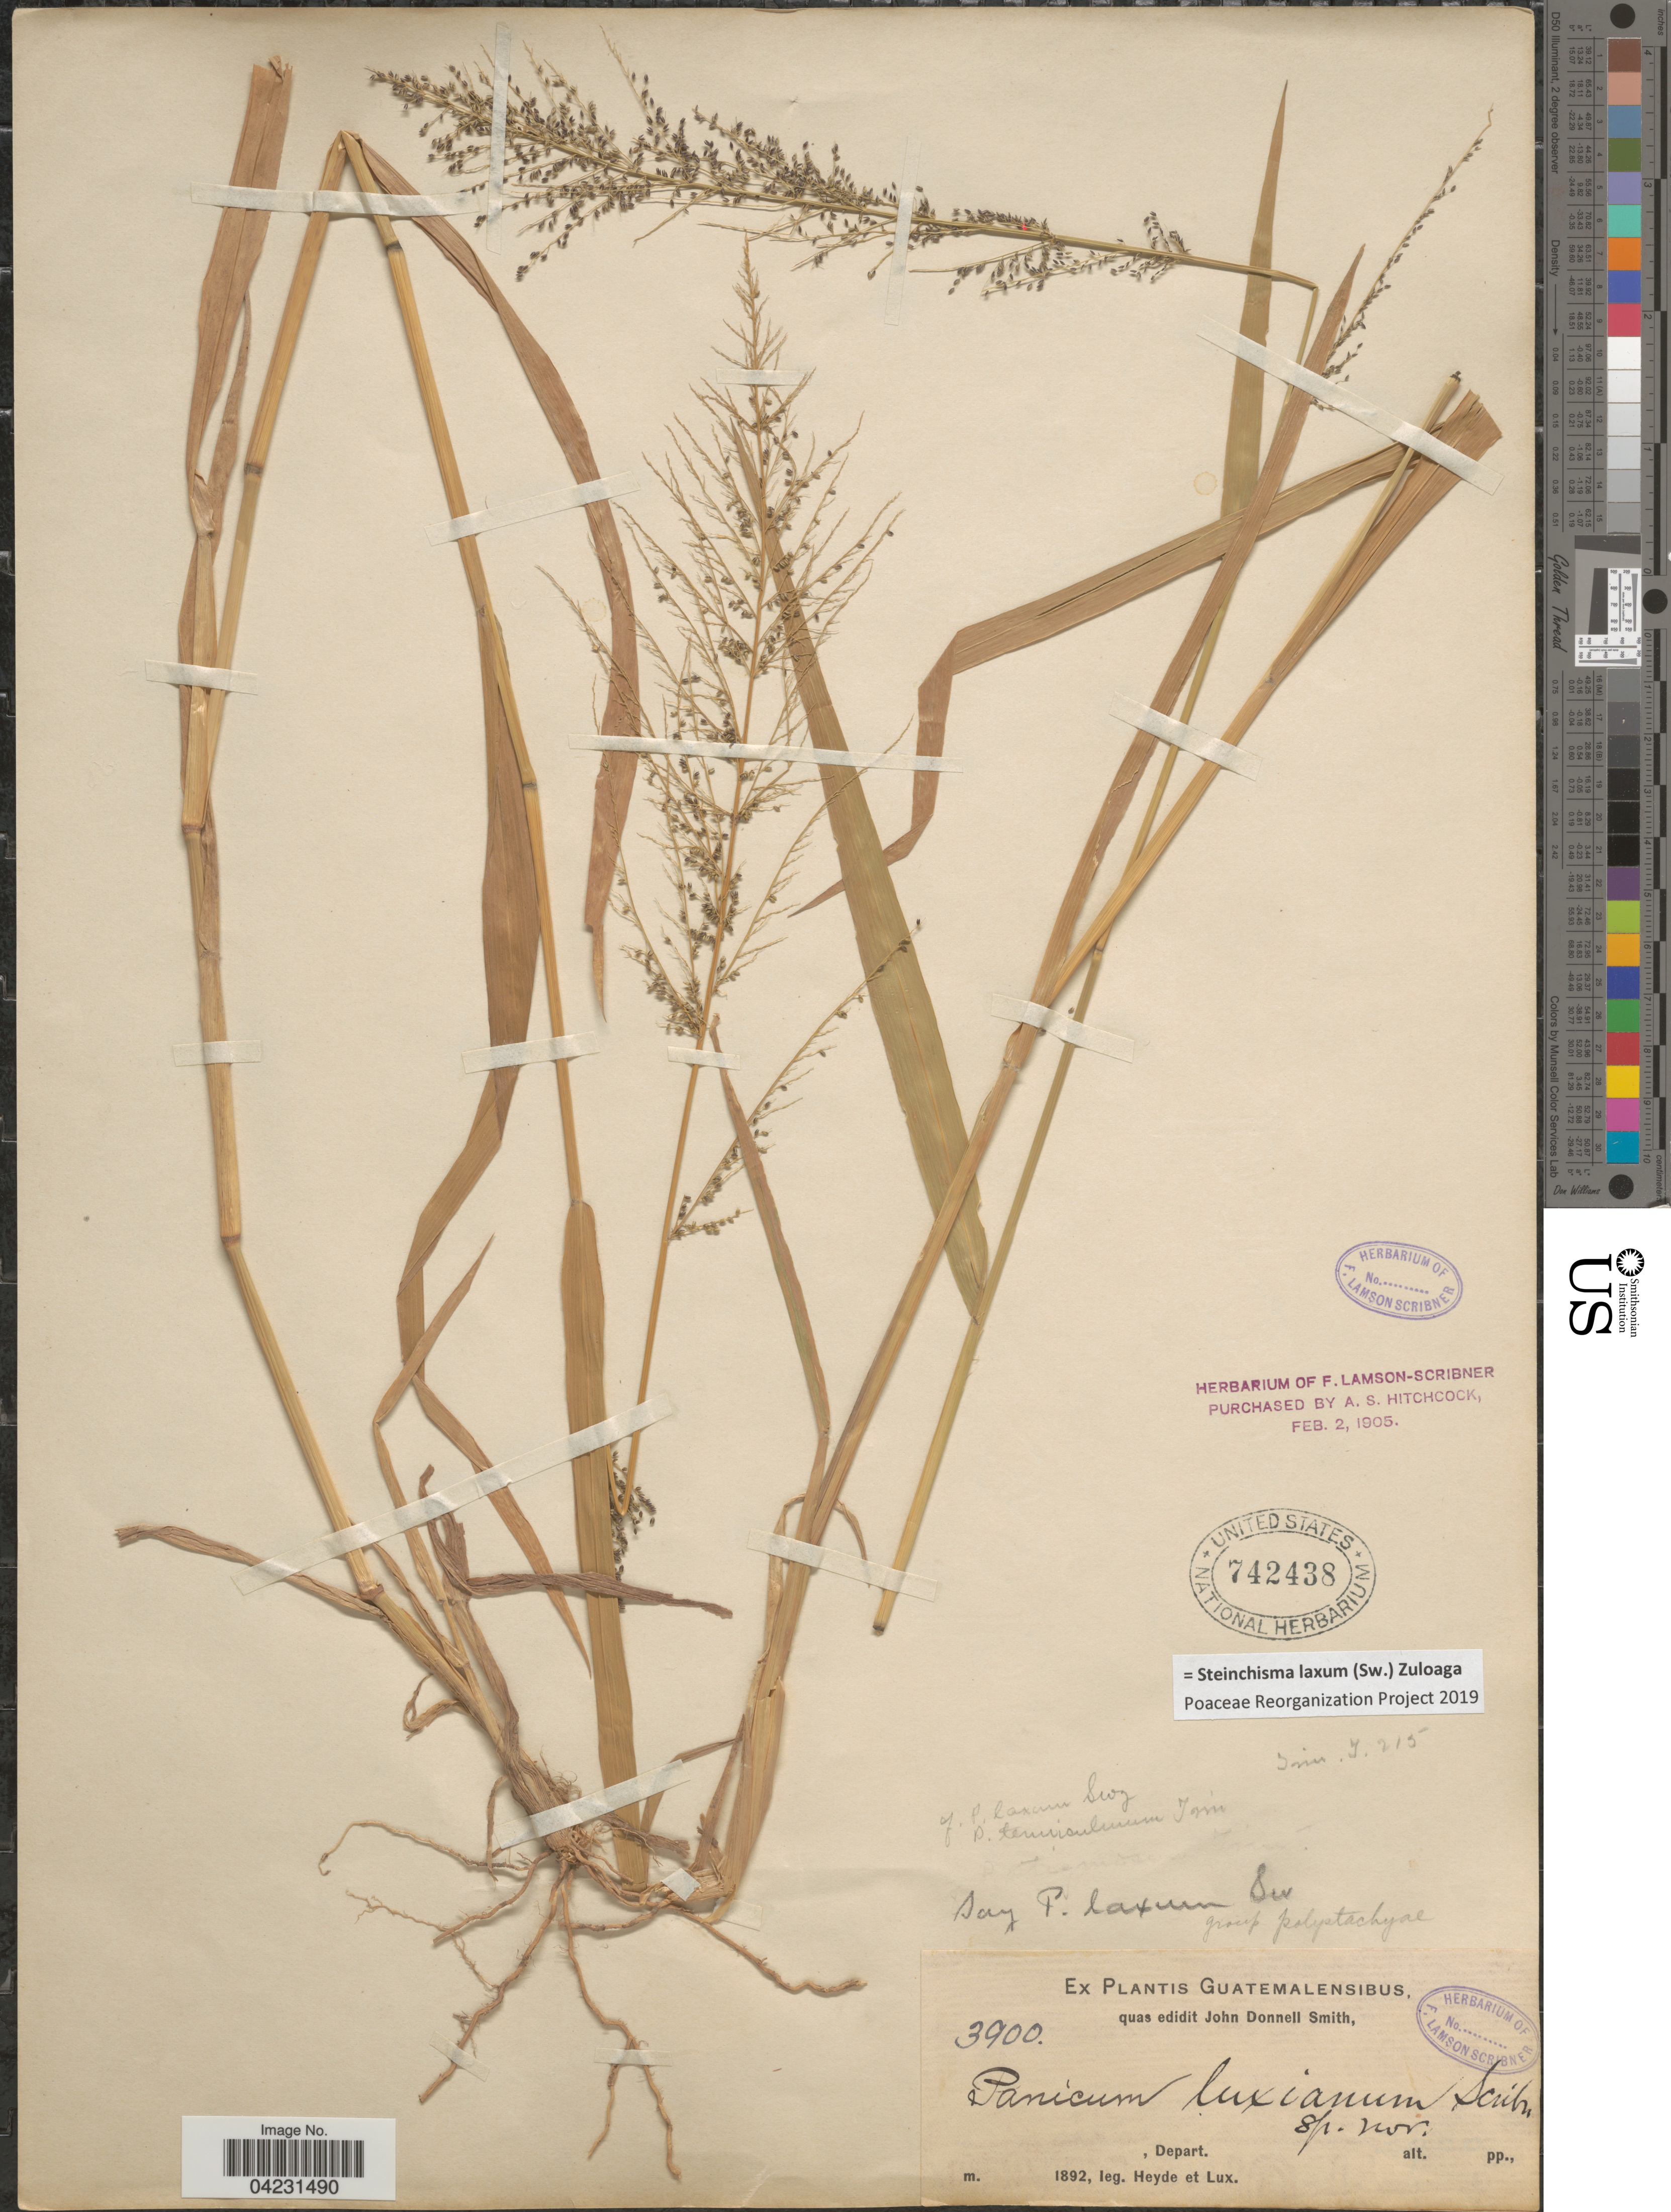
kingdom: Plantae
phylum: Tracheophyta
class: Liliopsida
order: Poales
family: Poaceae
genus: Steinchisma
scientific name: Steinchisma laxum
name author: (Sw.) Zuloaga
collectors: Heyde & Lux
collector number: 3900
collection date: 1892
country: Guatemala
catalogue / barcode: US 742438